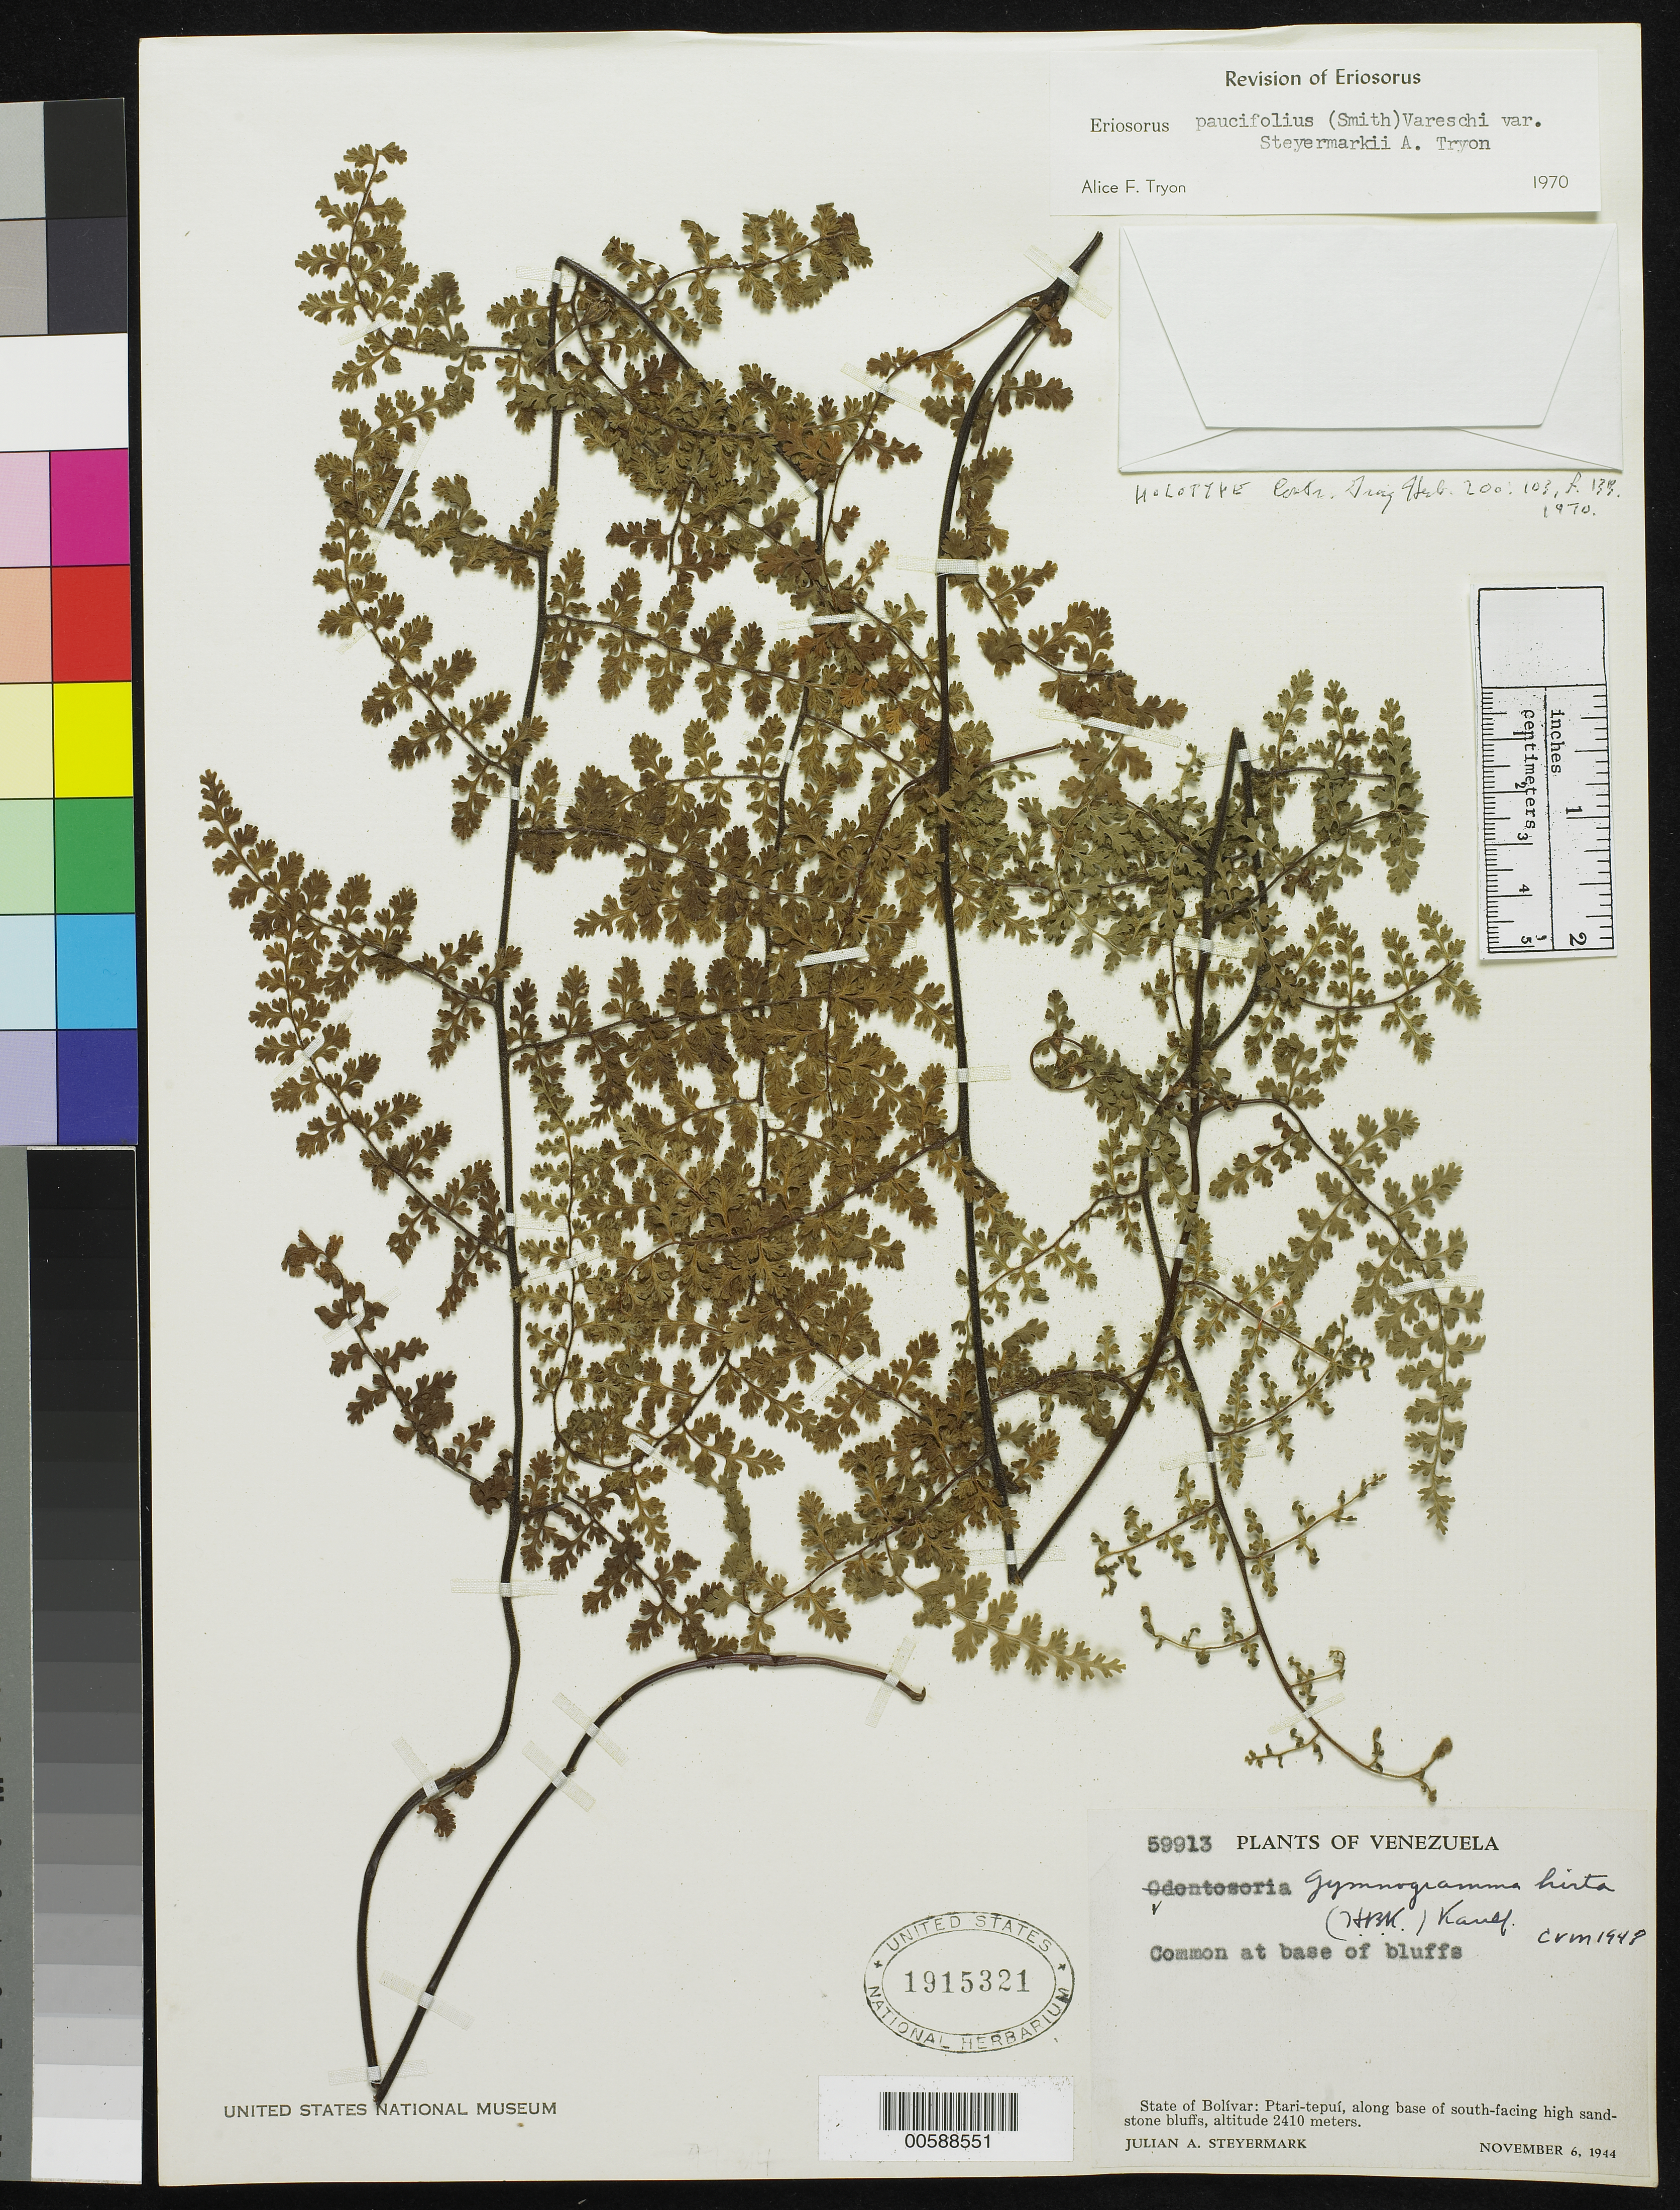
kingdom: Plantae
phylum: Tracheophyta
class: Polypodiopsida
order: Polypodiales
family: Pteridaceae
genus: Eriosorus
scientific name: Eriosorus paucifolius var. steyermarkii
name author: A.F. Tryon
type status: Holotype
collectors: J. Steyermark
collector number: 59913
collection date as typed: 06 Nov 1944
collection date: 1944-11-06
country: Venezuela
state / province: Bolivar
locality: Ptari-tepui, along base of S-facing high sandstone bluffs.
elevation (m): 2410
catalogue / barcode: US 1915321